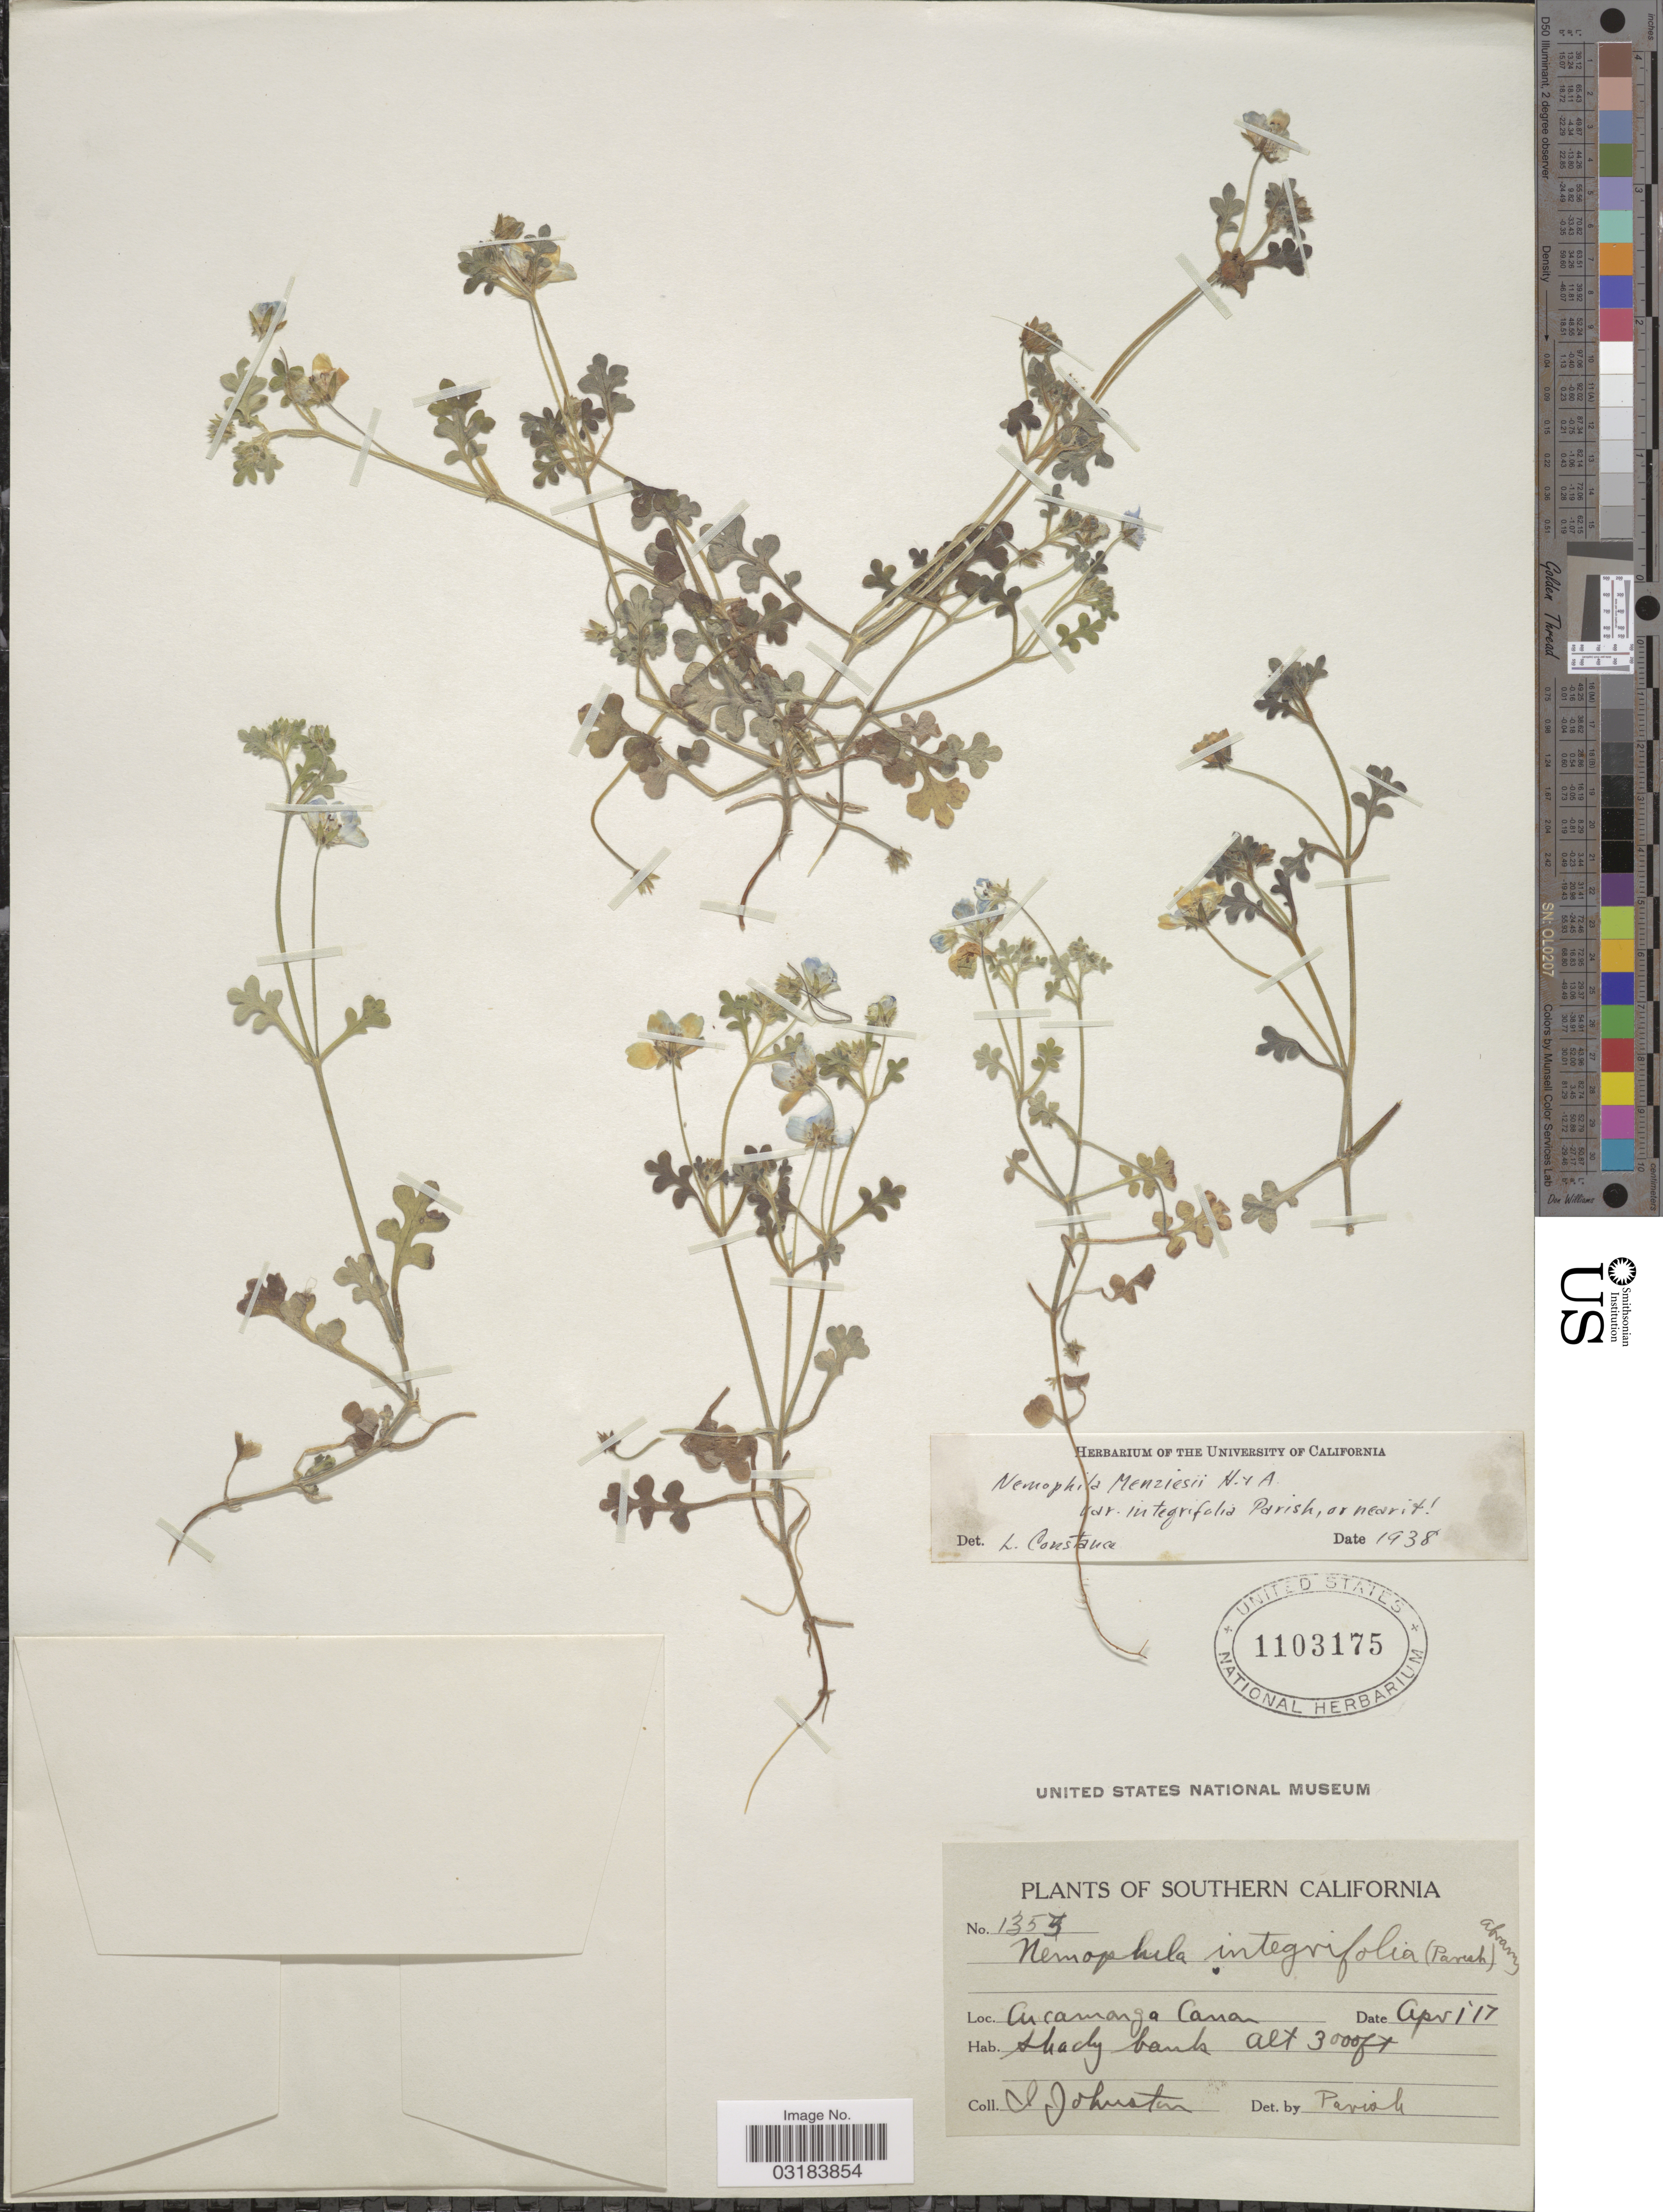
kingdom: Plantae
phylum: Tracheophyta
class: Magnoliopsida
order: Boraginales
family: Hydrophyllaceae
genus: Nemophila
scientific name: Nemophila menziesii var. integrifolia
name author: Hook. & Arn.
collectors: I. Johnston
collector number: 1355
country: United States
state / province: California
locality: Southern California. Cucamonga Canon.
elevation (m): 914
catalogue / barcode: US 1103175